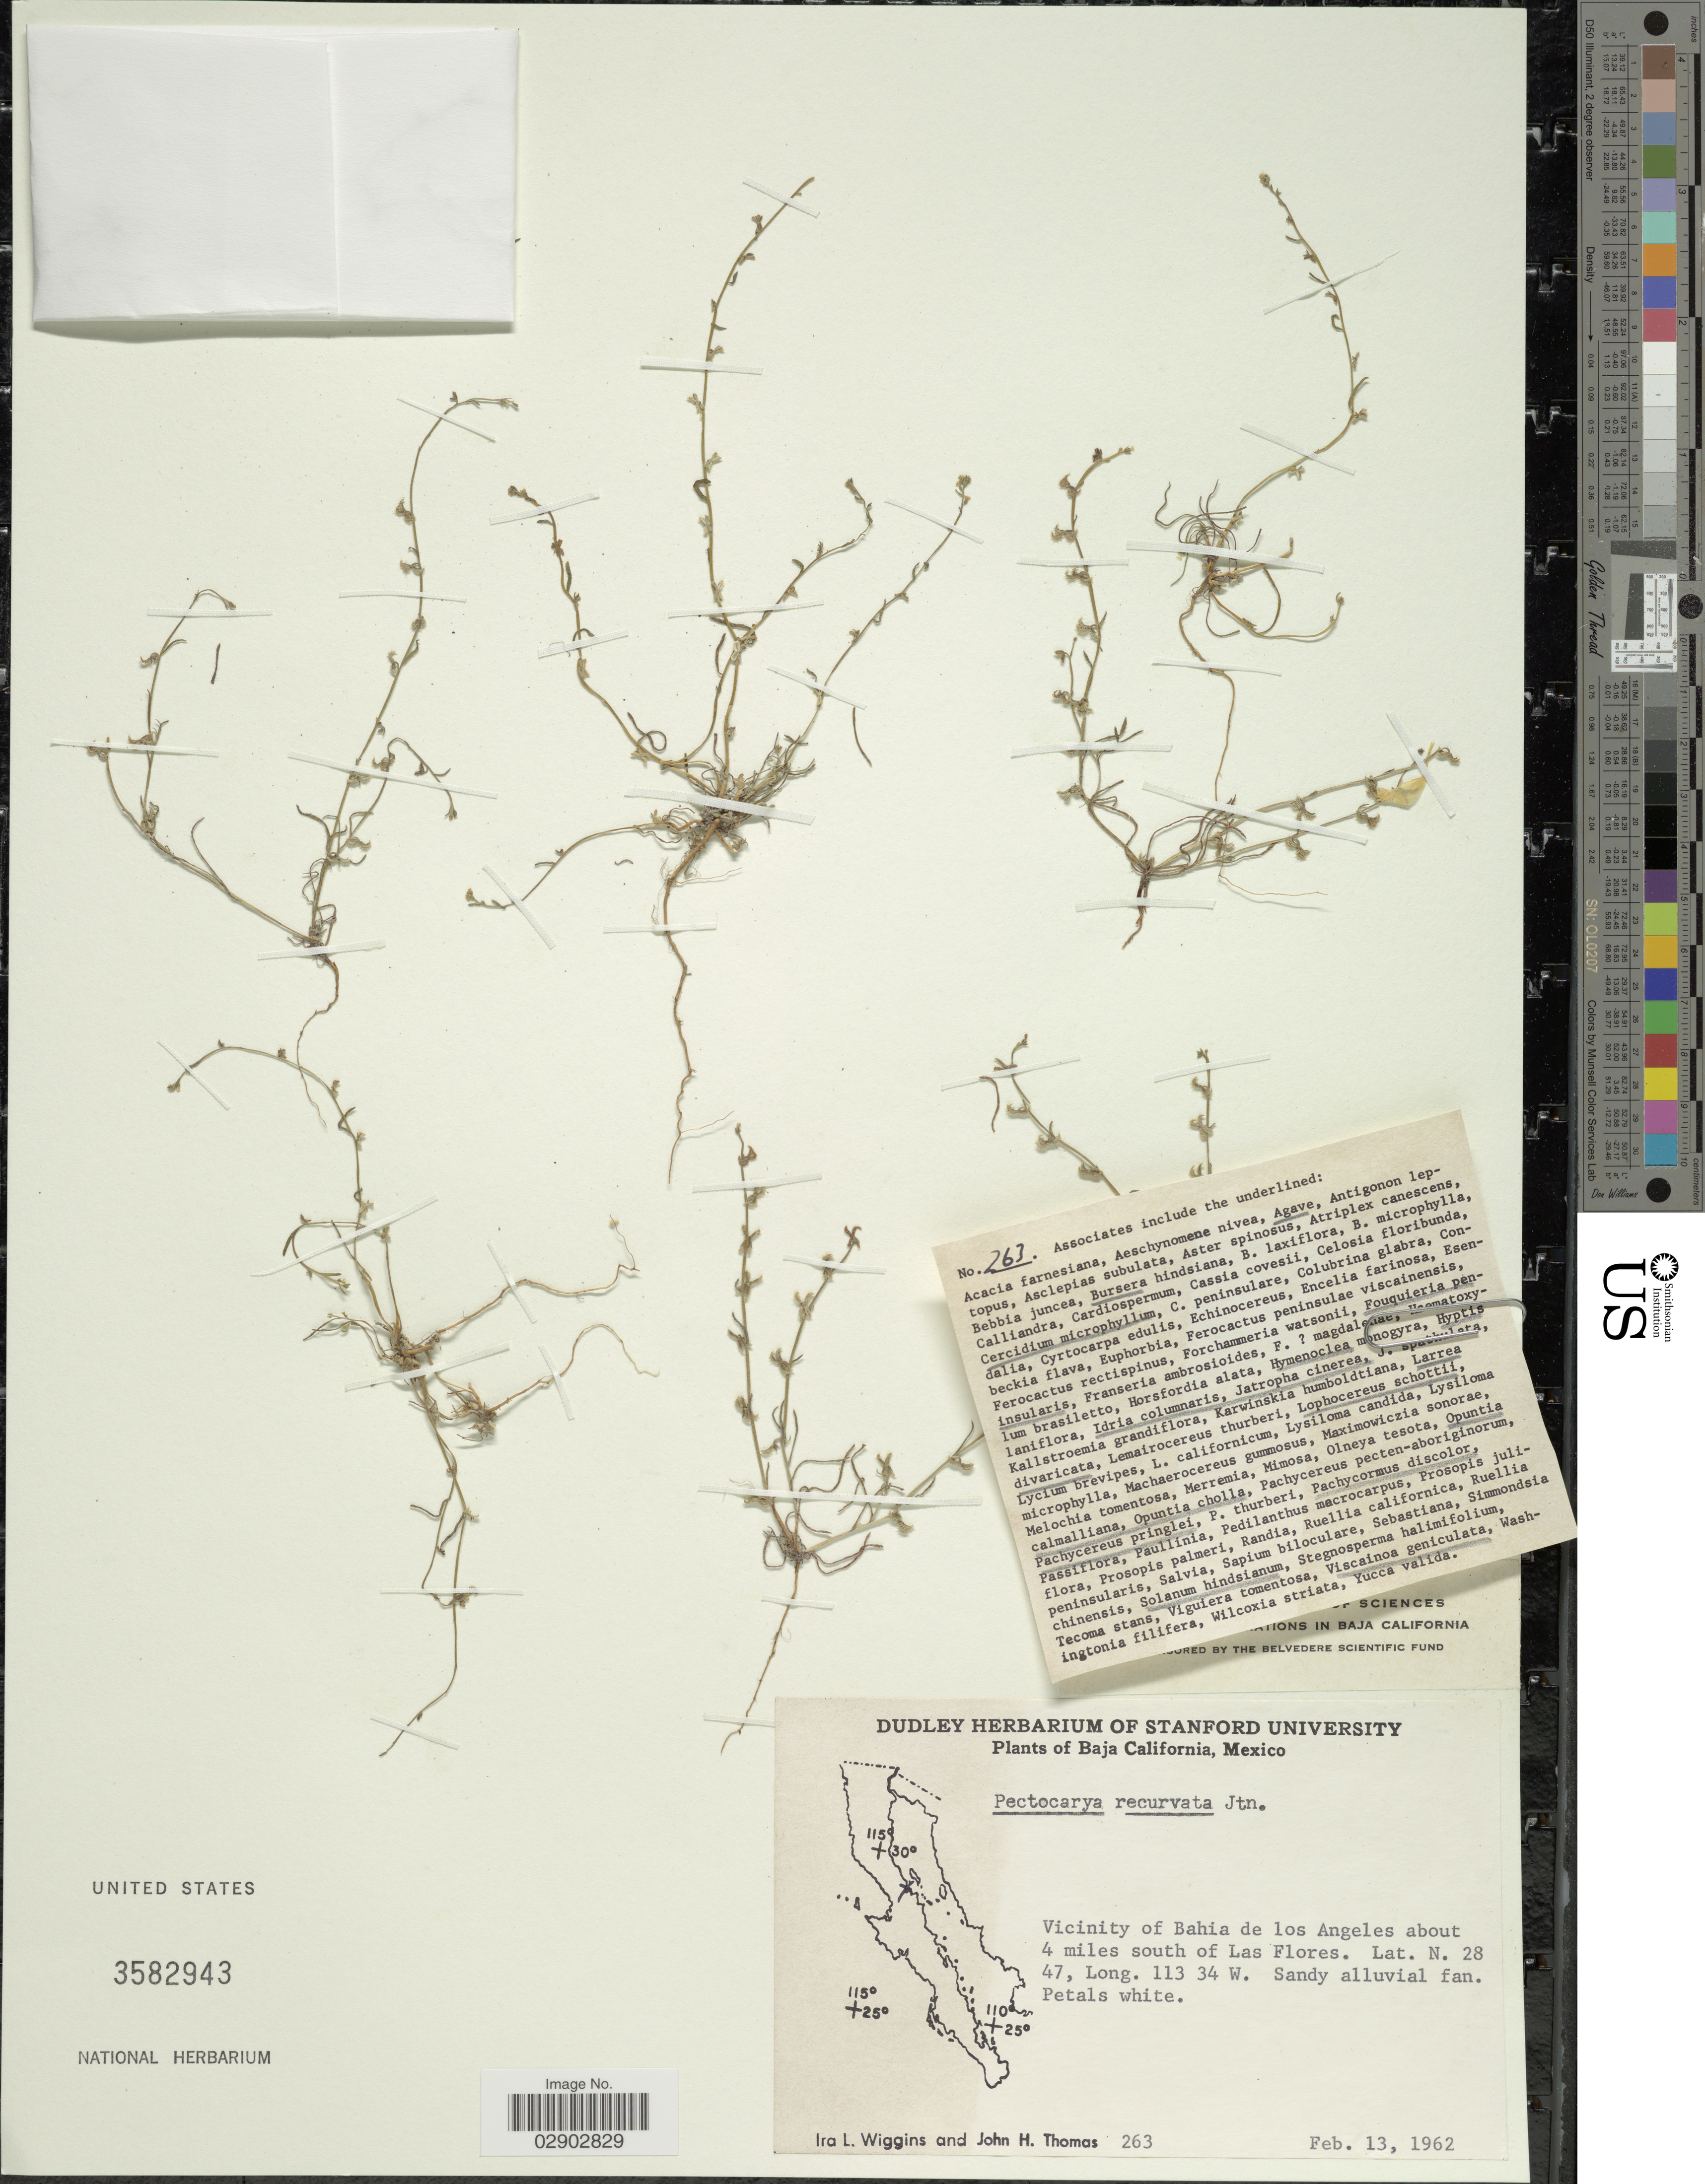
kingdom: Plantae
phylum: Tracheophyta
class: Magnoliopsida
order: Boraginales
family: Boraginaceae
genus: Pectocarya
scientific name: Pectocarya recurvata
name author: I.M. Johnst.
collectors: I. L. Wiggins & J. H. Thomas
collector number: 263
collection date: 1962-02-13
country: Mexico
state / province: Baja California Norte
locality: Vicinity of Bahia de los Angeles about 4 miles south of Las Flores.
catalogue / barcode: US 3582943